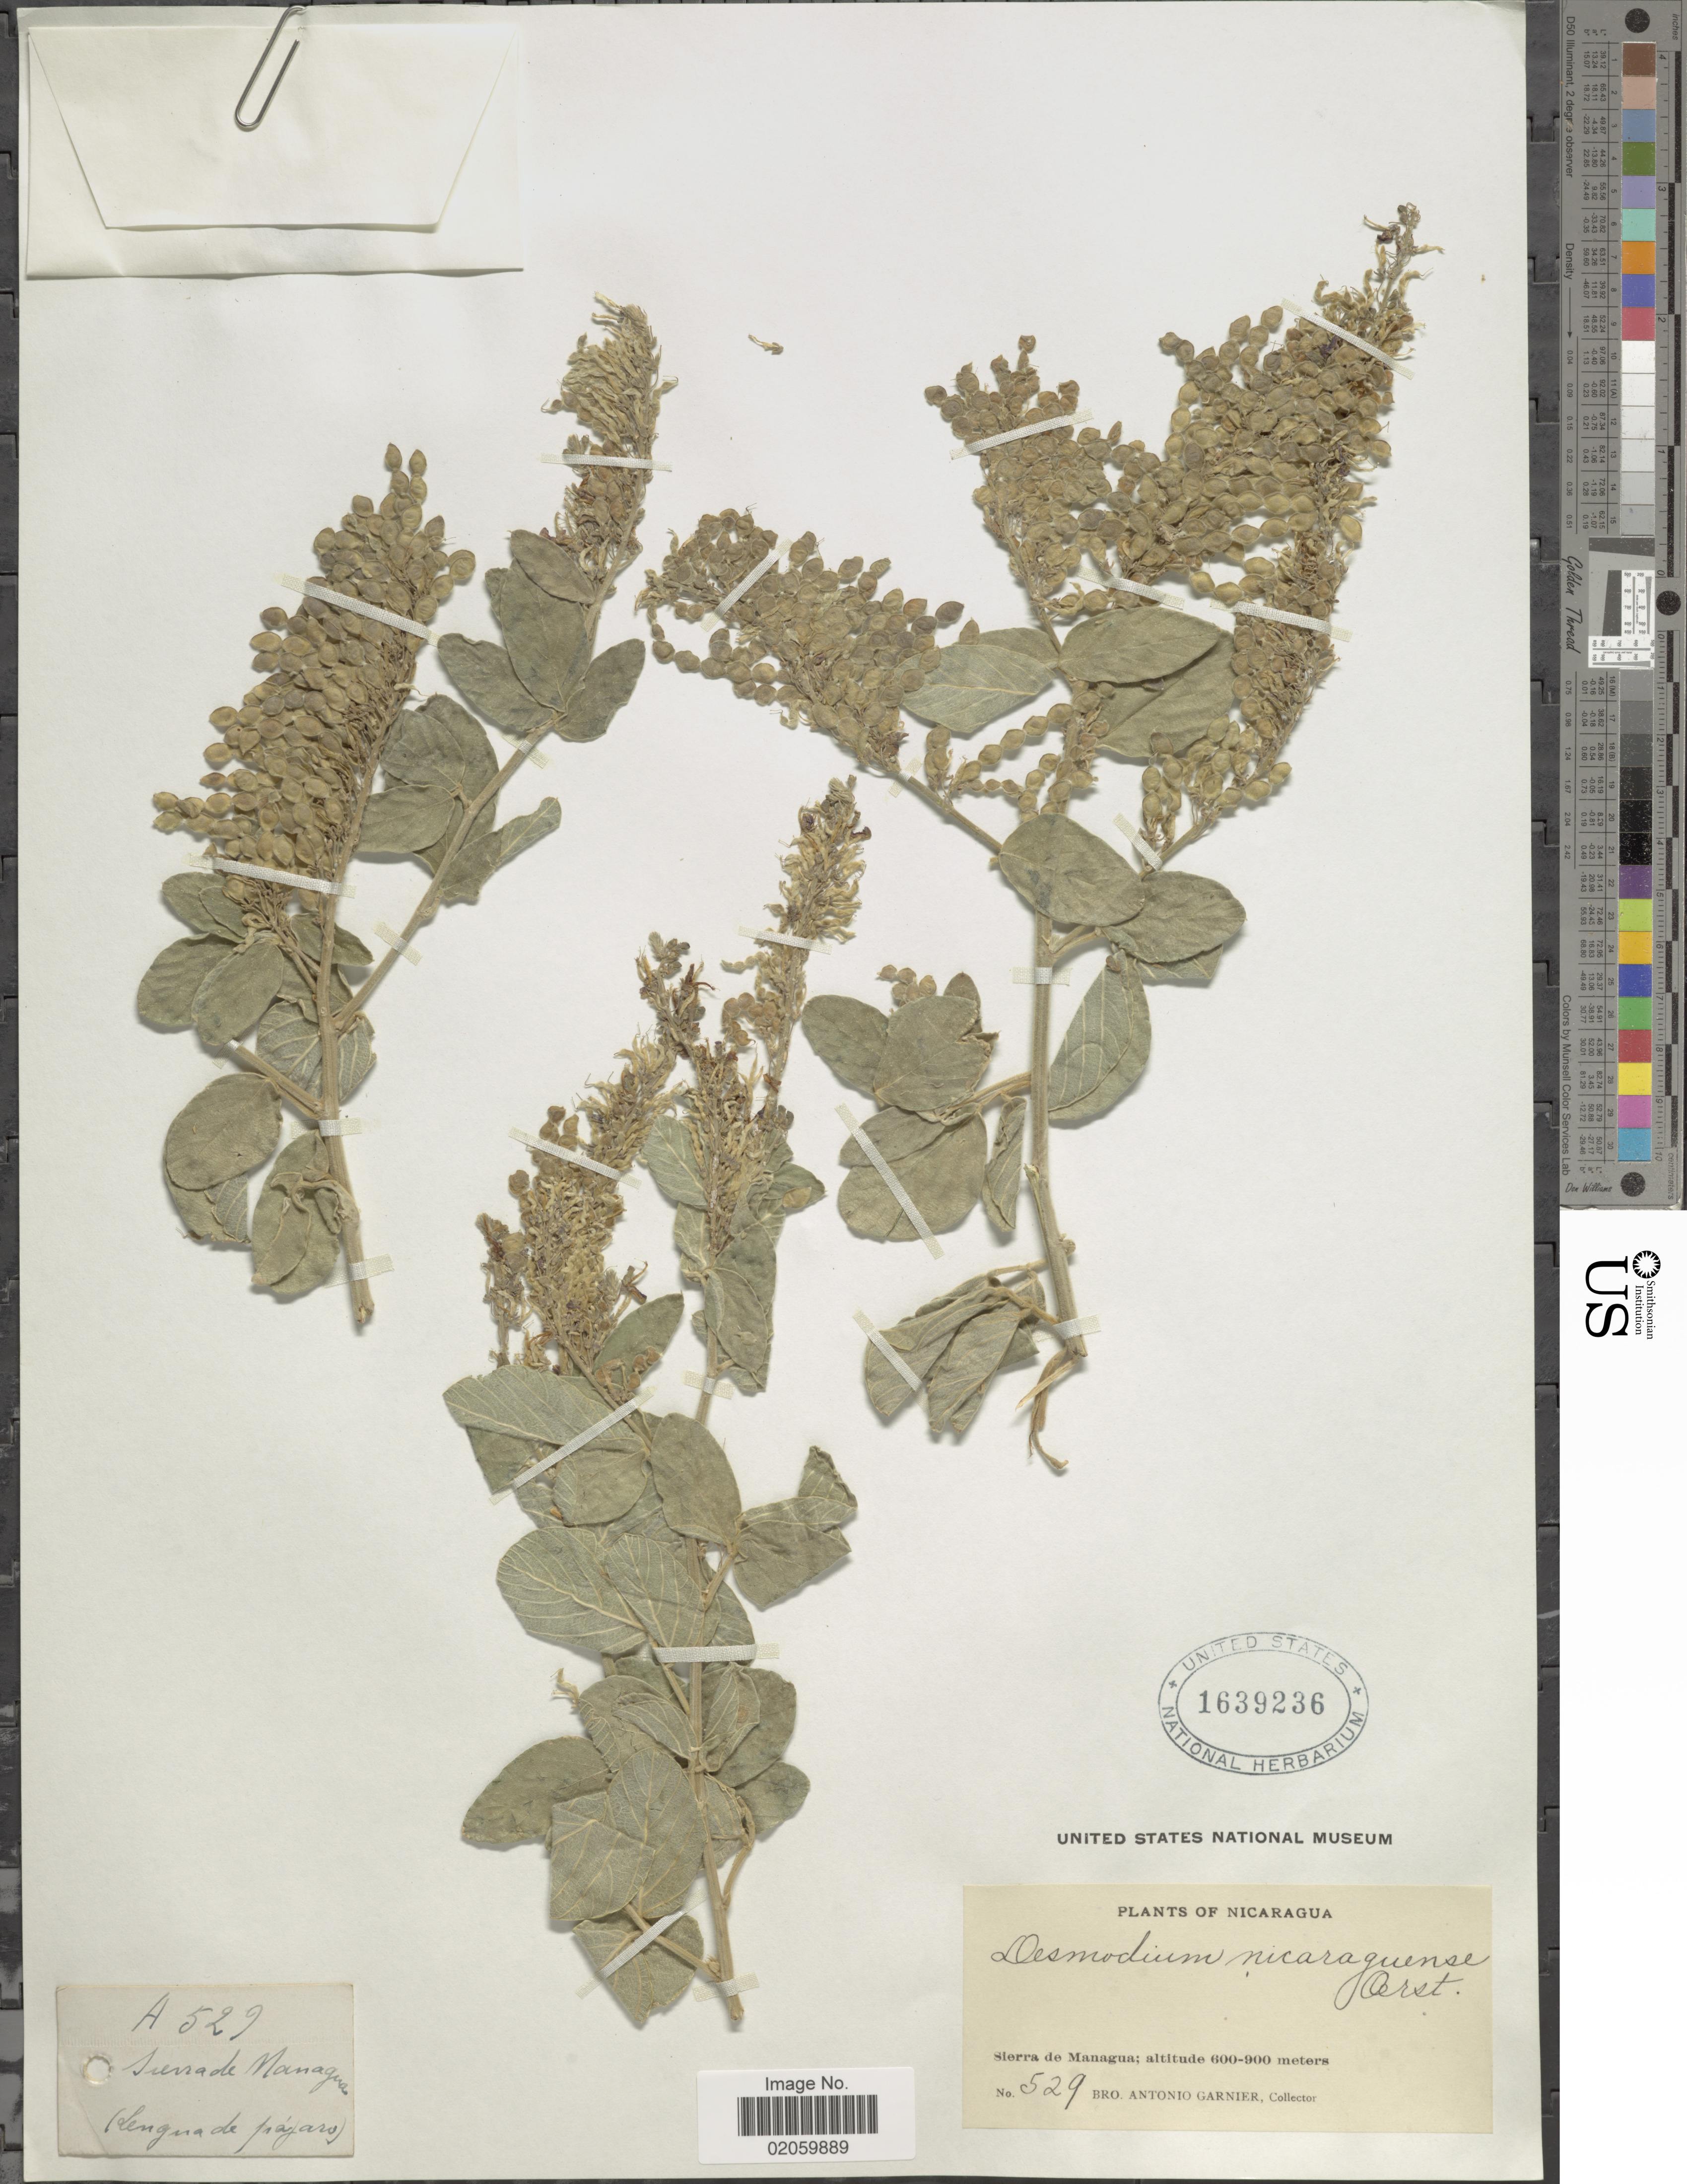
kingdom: Plantae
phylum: Tracheophyta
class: Magnoliopsida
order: Fabales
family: Fabaceae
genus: Desmodium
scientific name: Desmodium nicaraguense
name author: Oerst.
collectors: Bro. A. Garnier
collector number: A 529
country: Nicaragua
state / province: Managua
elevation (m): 600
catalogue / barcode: US 1639236